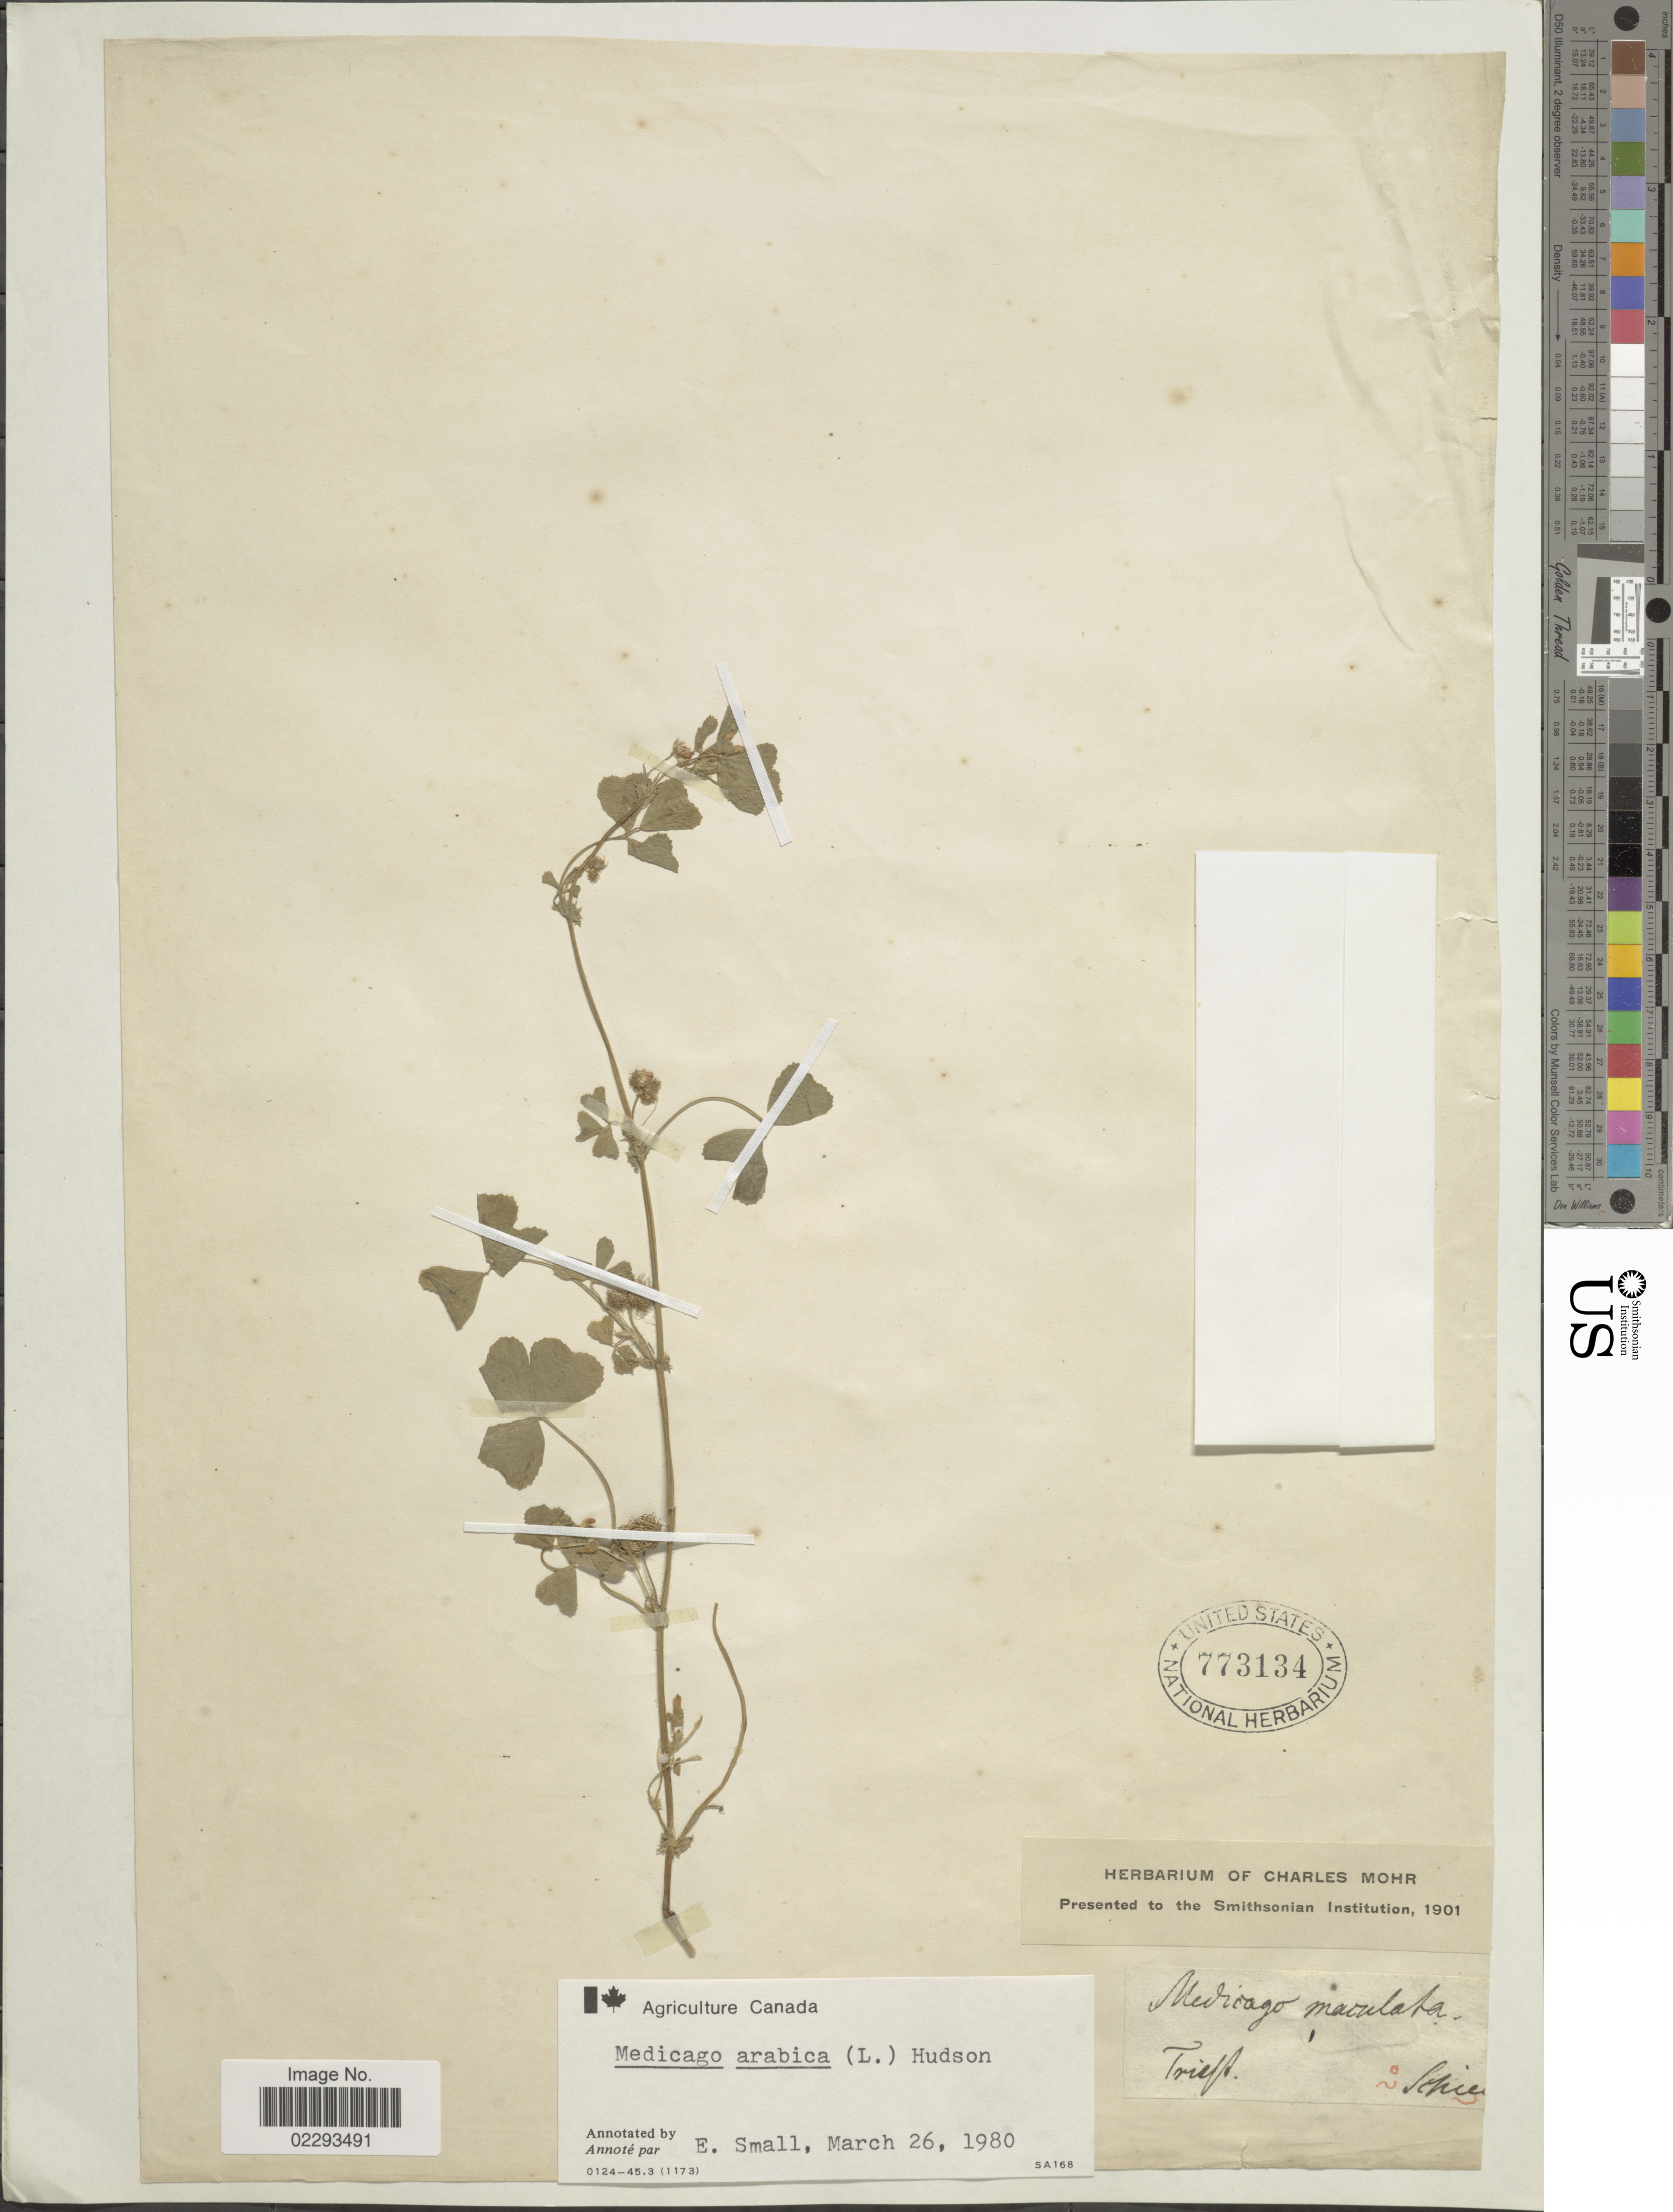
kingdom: Plantae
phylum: Tracheophyta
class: Magnoliopsida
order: Fabales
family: Fabaceae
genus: Medicago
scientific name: Medicago arabica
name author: (L.) Huds.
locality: Trieft [interpreted]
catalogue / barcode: US 773134